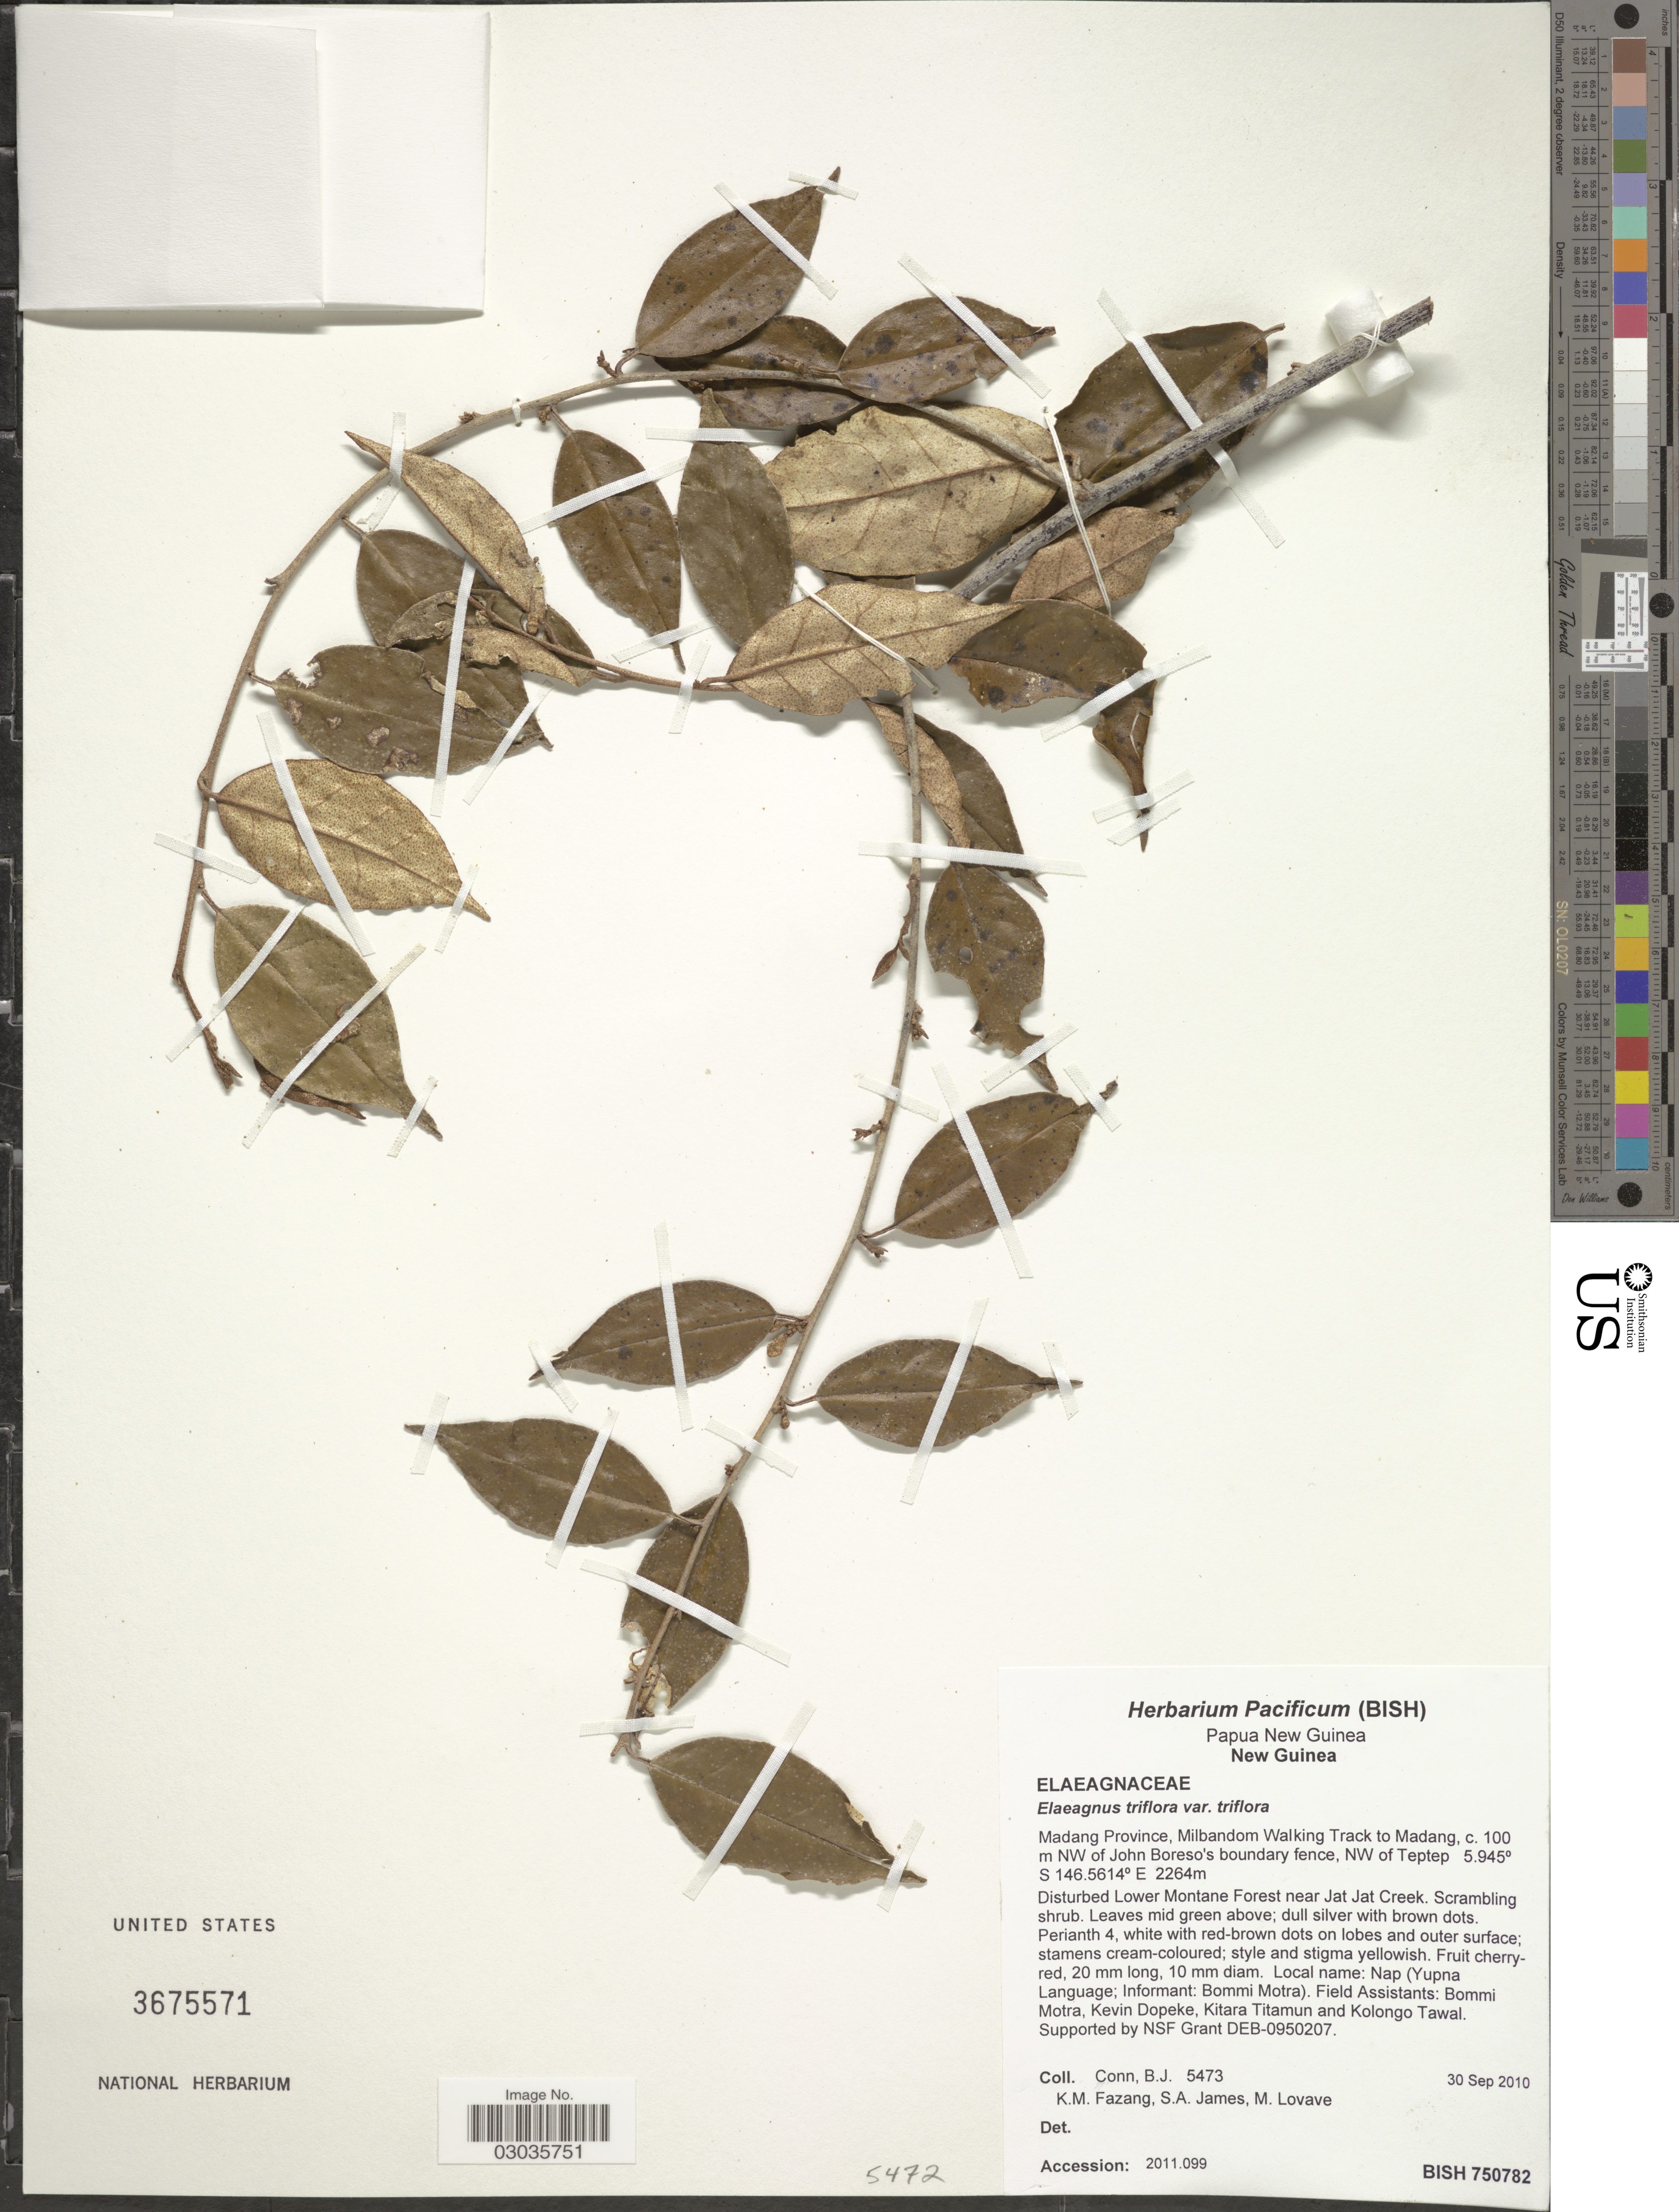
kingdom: Plantae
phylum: Tracheophyta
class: Magnoliopsida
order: Rosales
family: Elaeagnaceae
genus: Elaeagnus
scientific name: Elaeagnus triflora var. triflora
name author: Roxb.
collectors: B. Conn, K. Fazang, S. James & M. Lovave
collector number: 5473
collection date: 2010-09-30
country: Papua New Guinea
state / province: Madang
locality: New Guinea. Milbandom Walking Track to Madang, c. 100 m NW of John Boreso's boundary fence, NW of Teptep. Disturbed Lower Montane Forest near Jat Jat Creek.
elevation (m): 2264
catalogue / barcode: US 3675571